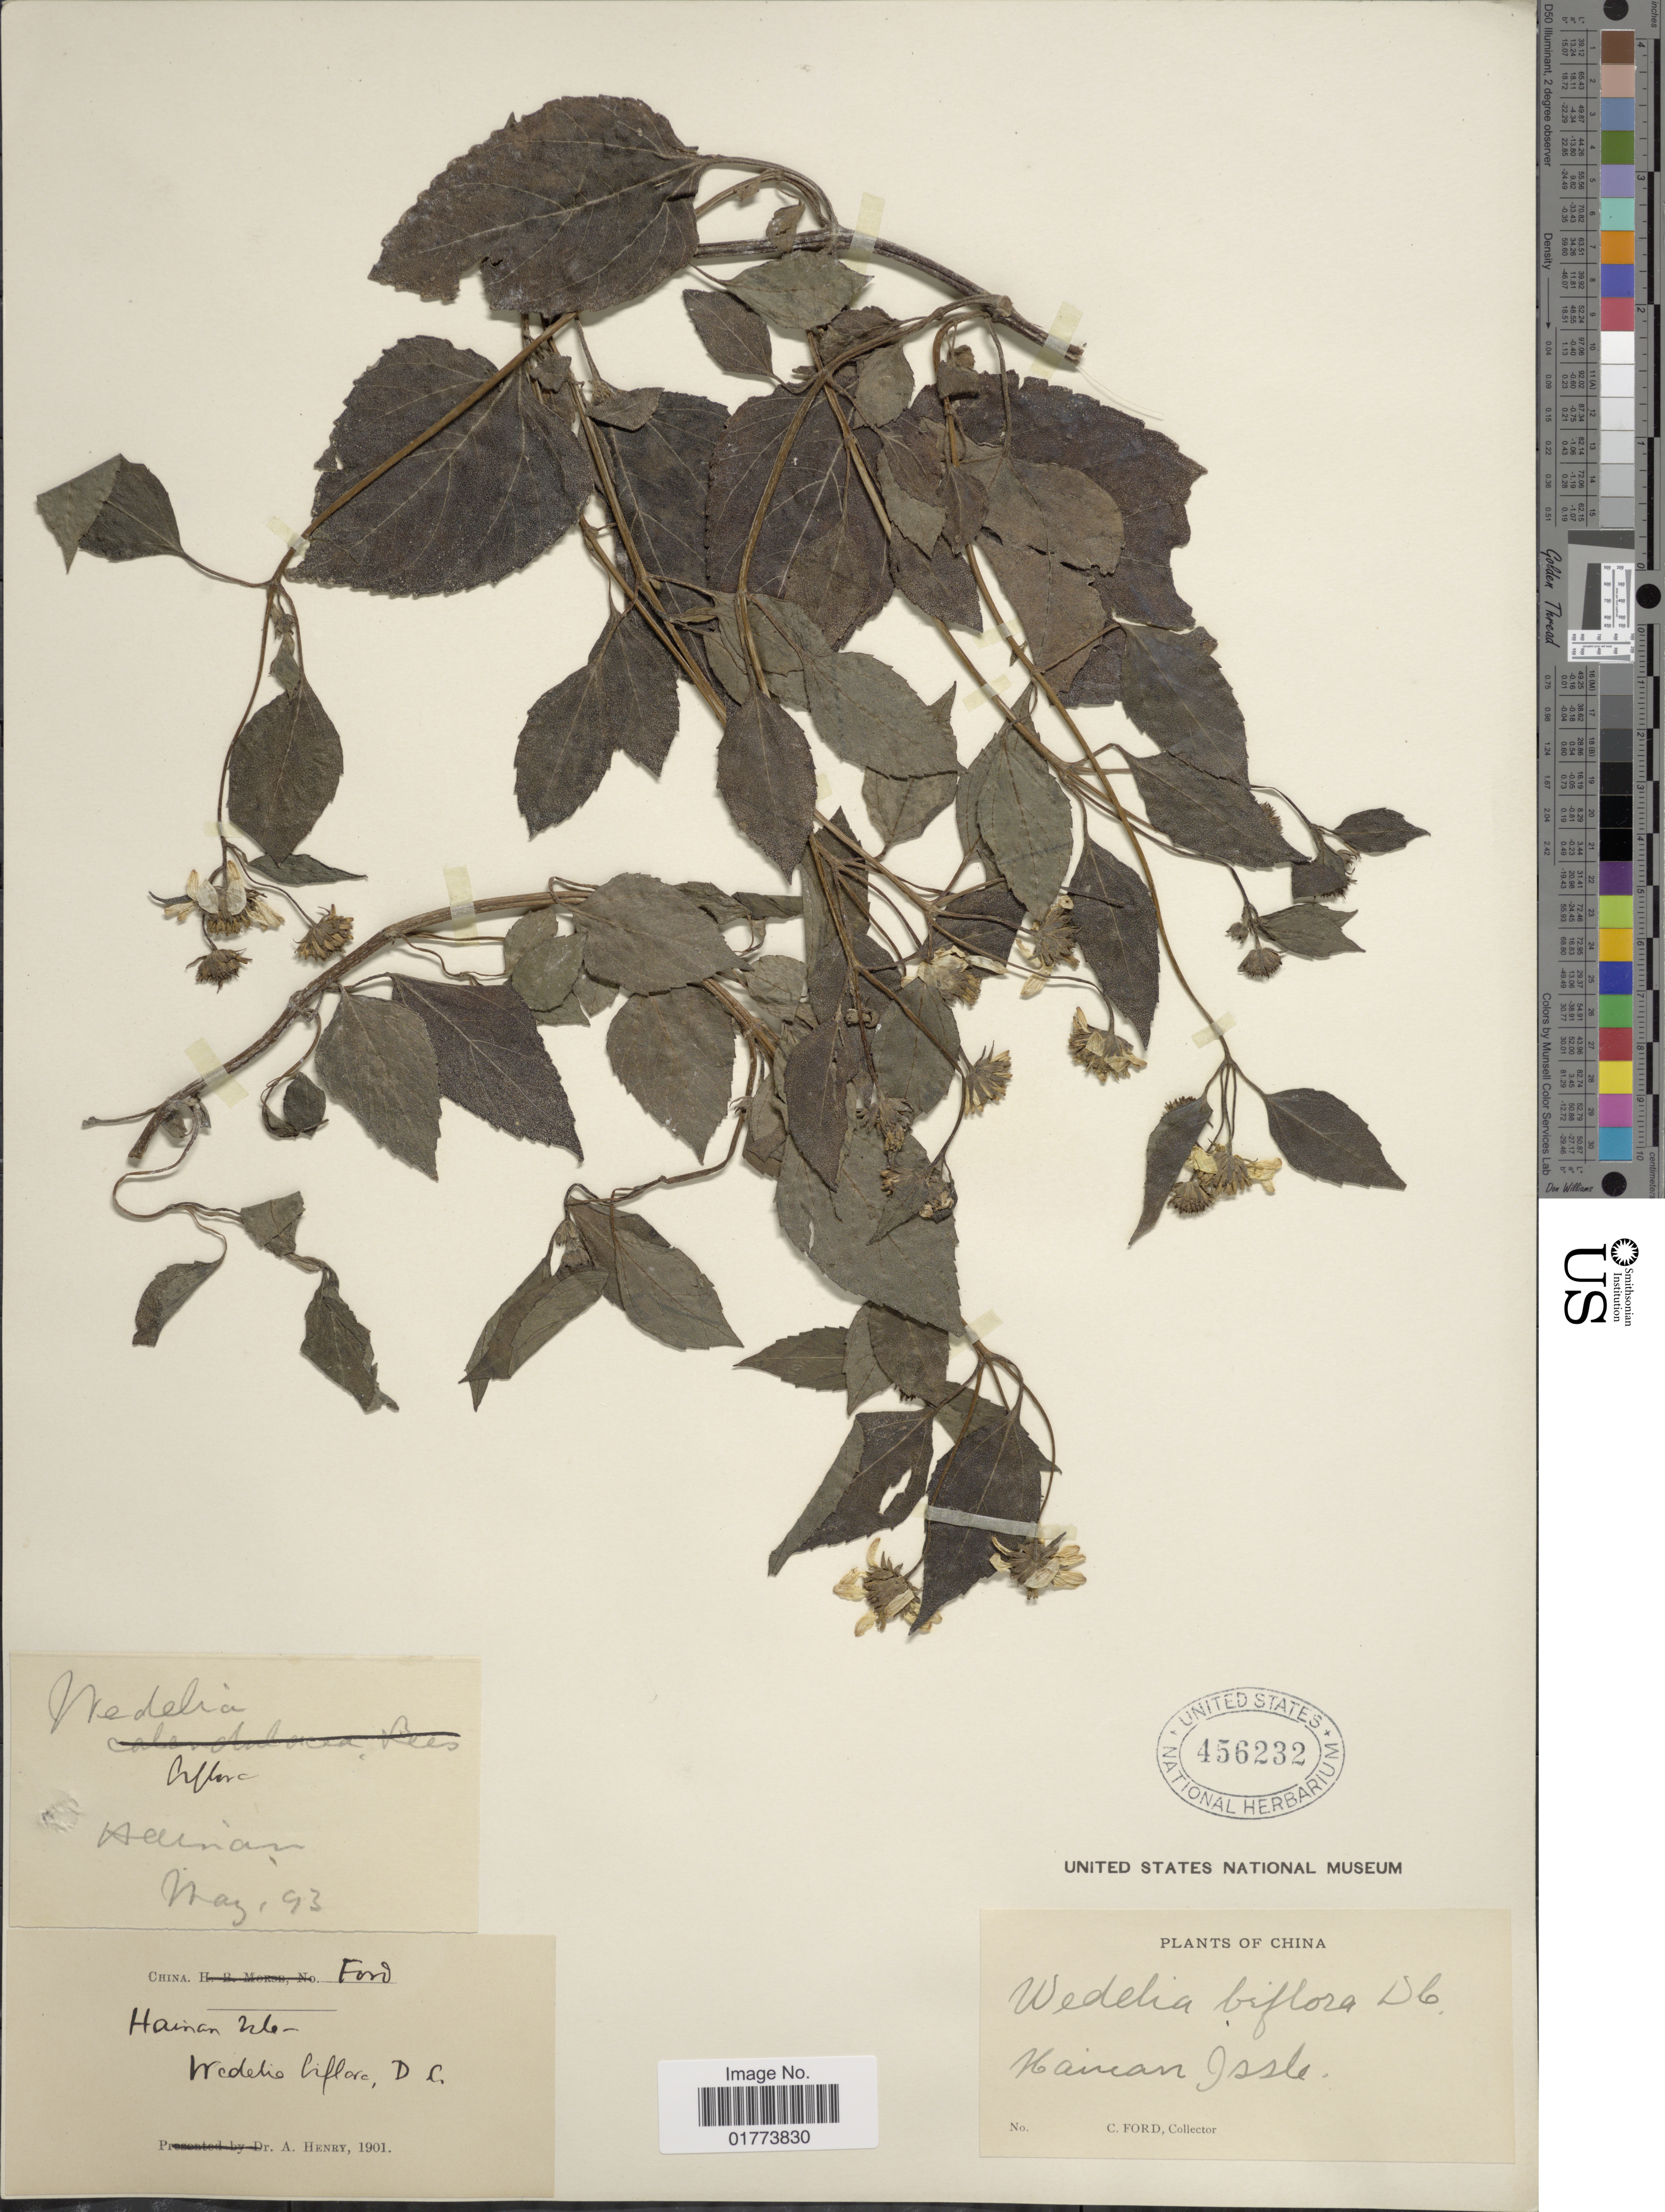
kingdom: Plantae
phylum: Tracheophyta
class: Magnoliopsida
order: Asterales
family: Asteraceae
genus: Wollastonia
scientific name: Wollastonia biflora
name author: (L.) DC.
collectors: C. H. Ford & A. Henry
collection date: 1901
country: China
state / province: Hainan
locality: Hainan Issle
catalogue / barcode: US 456232